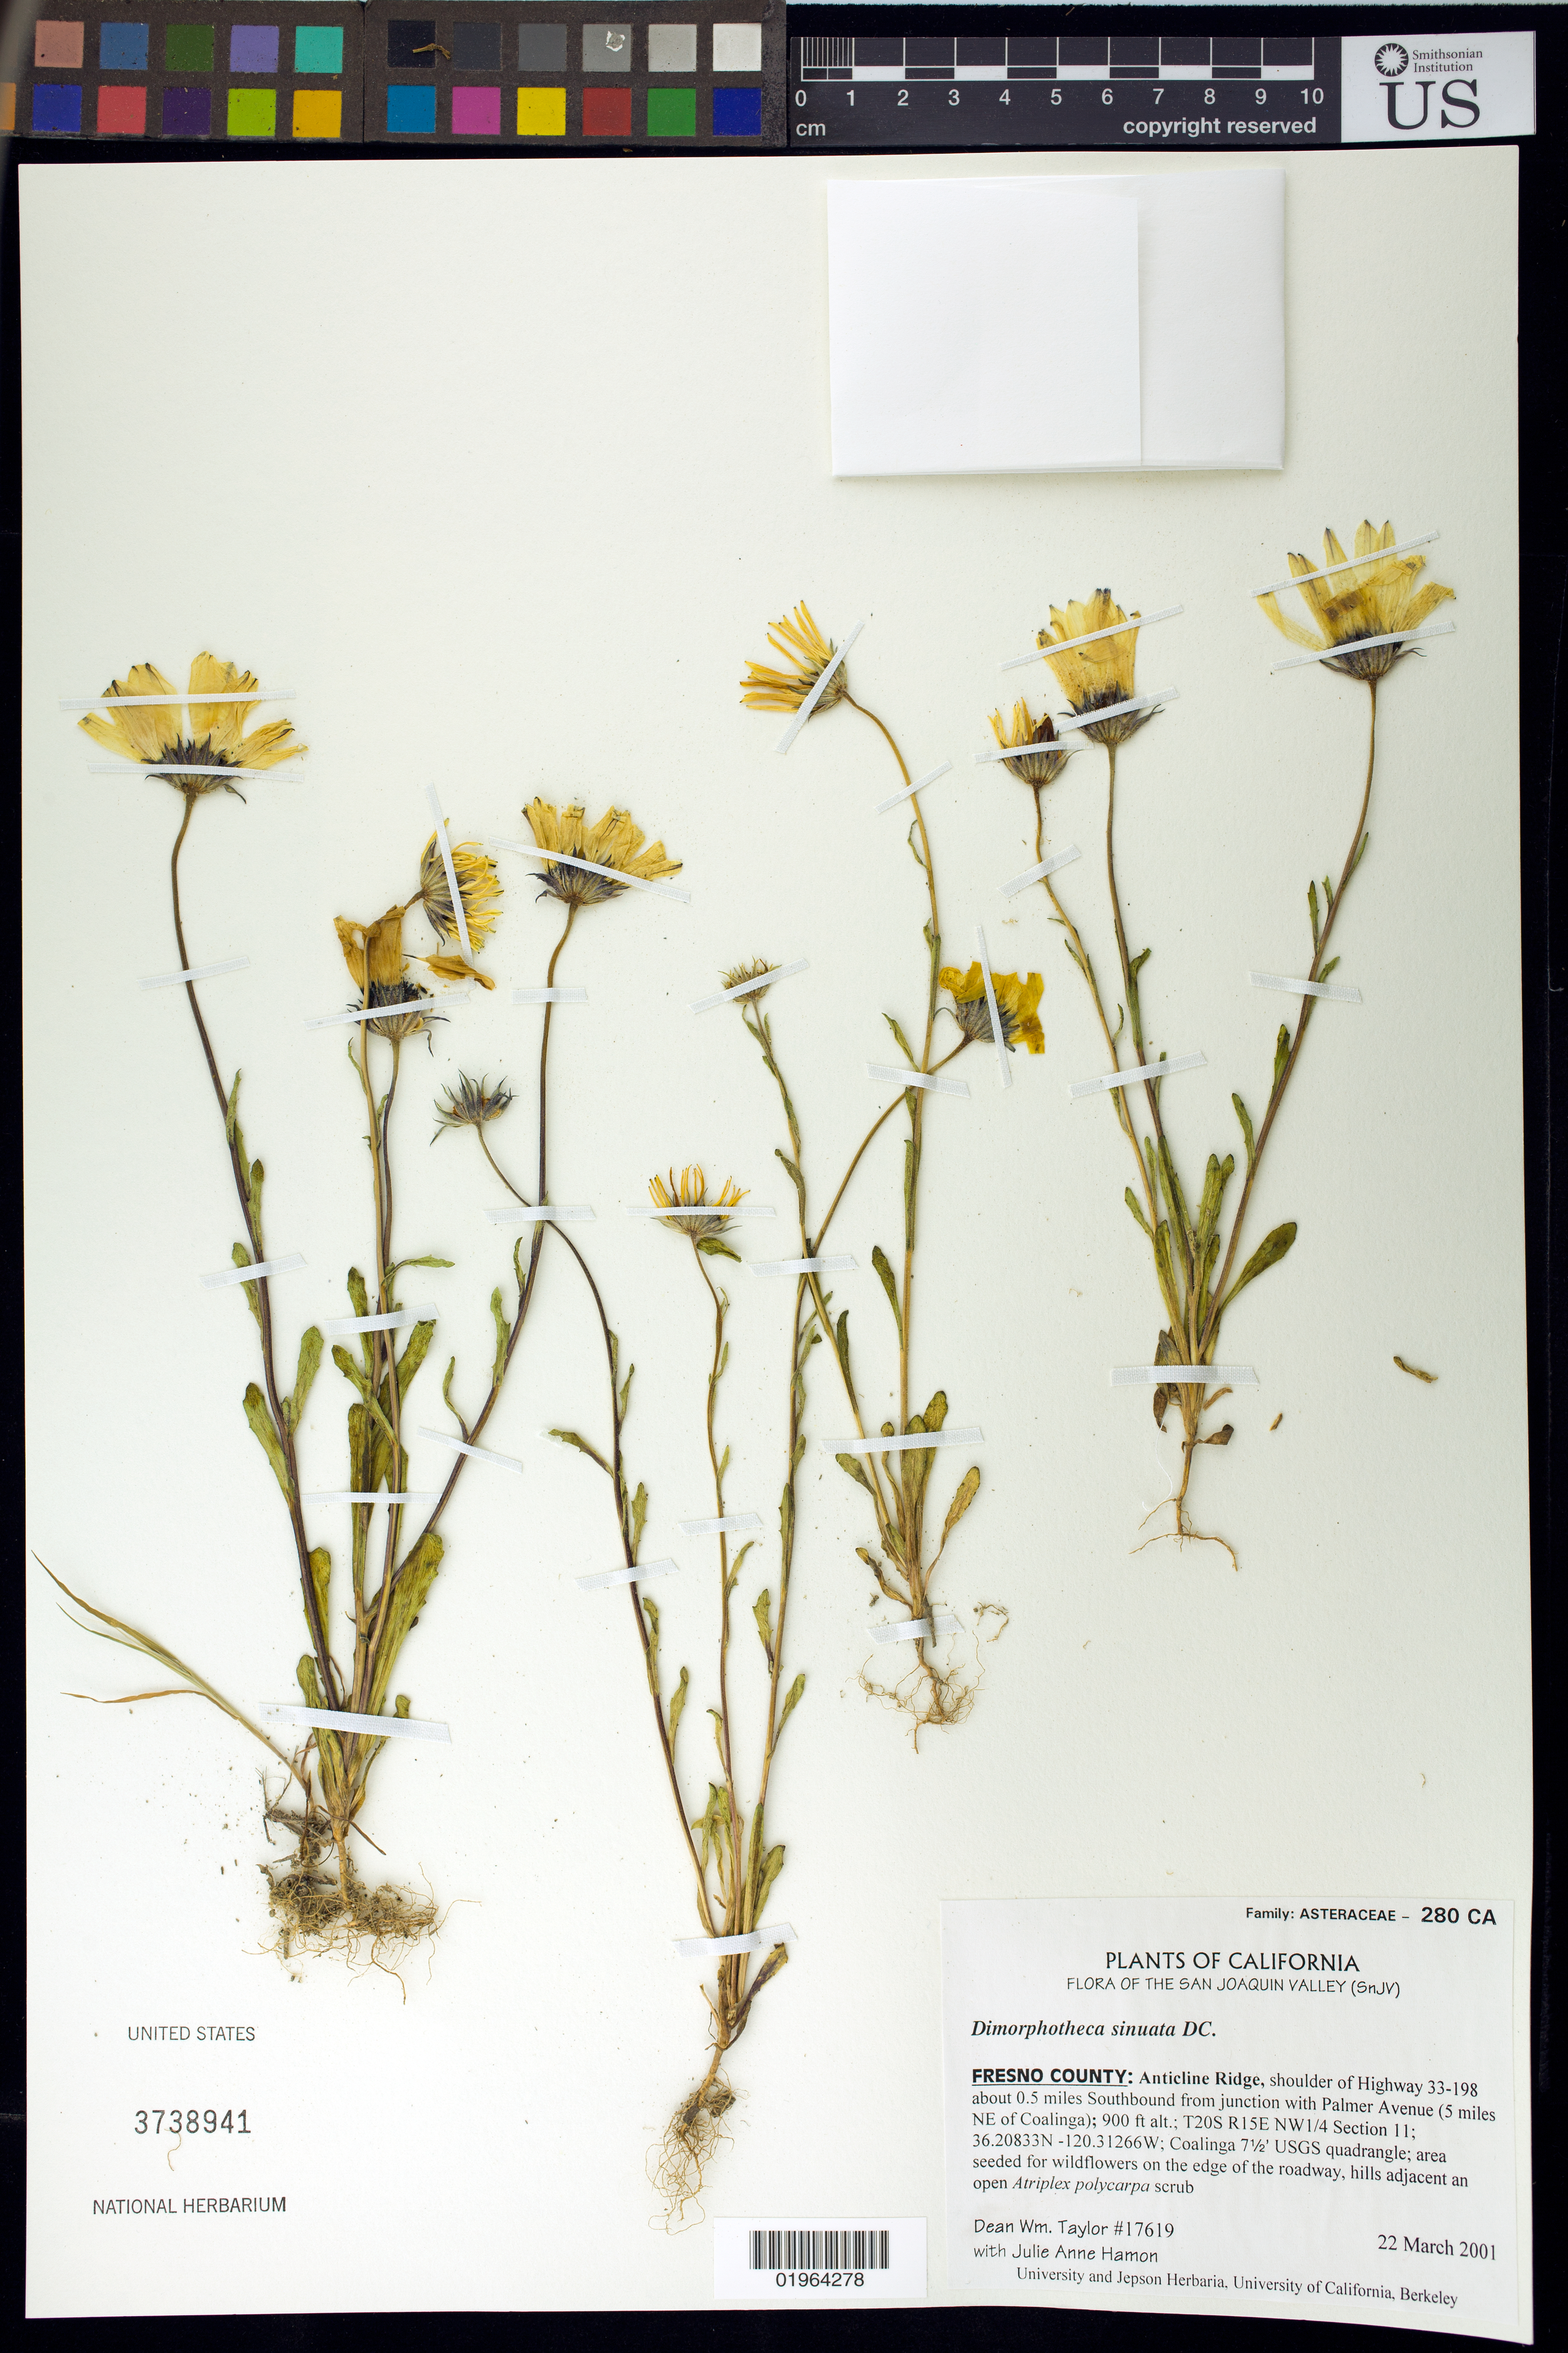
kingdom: Plantae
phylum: Tracheophyta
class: Magnoliopsida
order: Asterales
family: Asteraceae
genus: Dimorphotheca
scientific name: Dimorphotheca sinuata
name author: DC.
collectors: D. W. Taylor & J. Hamon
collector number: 17619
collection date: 1995-03-22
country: United States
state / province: California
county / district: Fresno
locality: Anticline Ridge, shoulder of Hwy 33-198, 0.5 mi. Southbound from jct with Palmer Ave. (5 mi. NE of Coalinga)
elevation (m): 274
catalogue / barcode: US 3738941